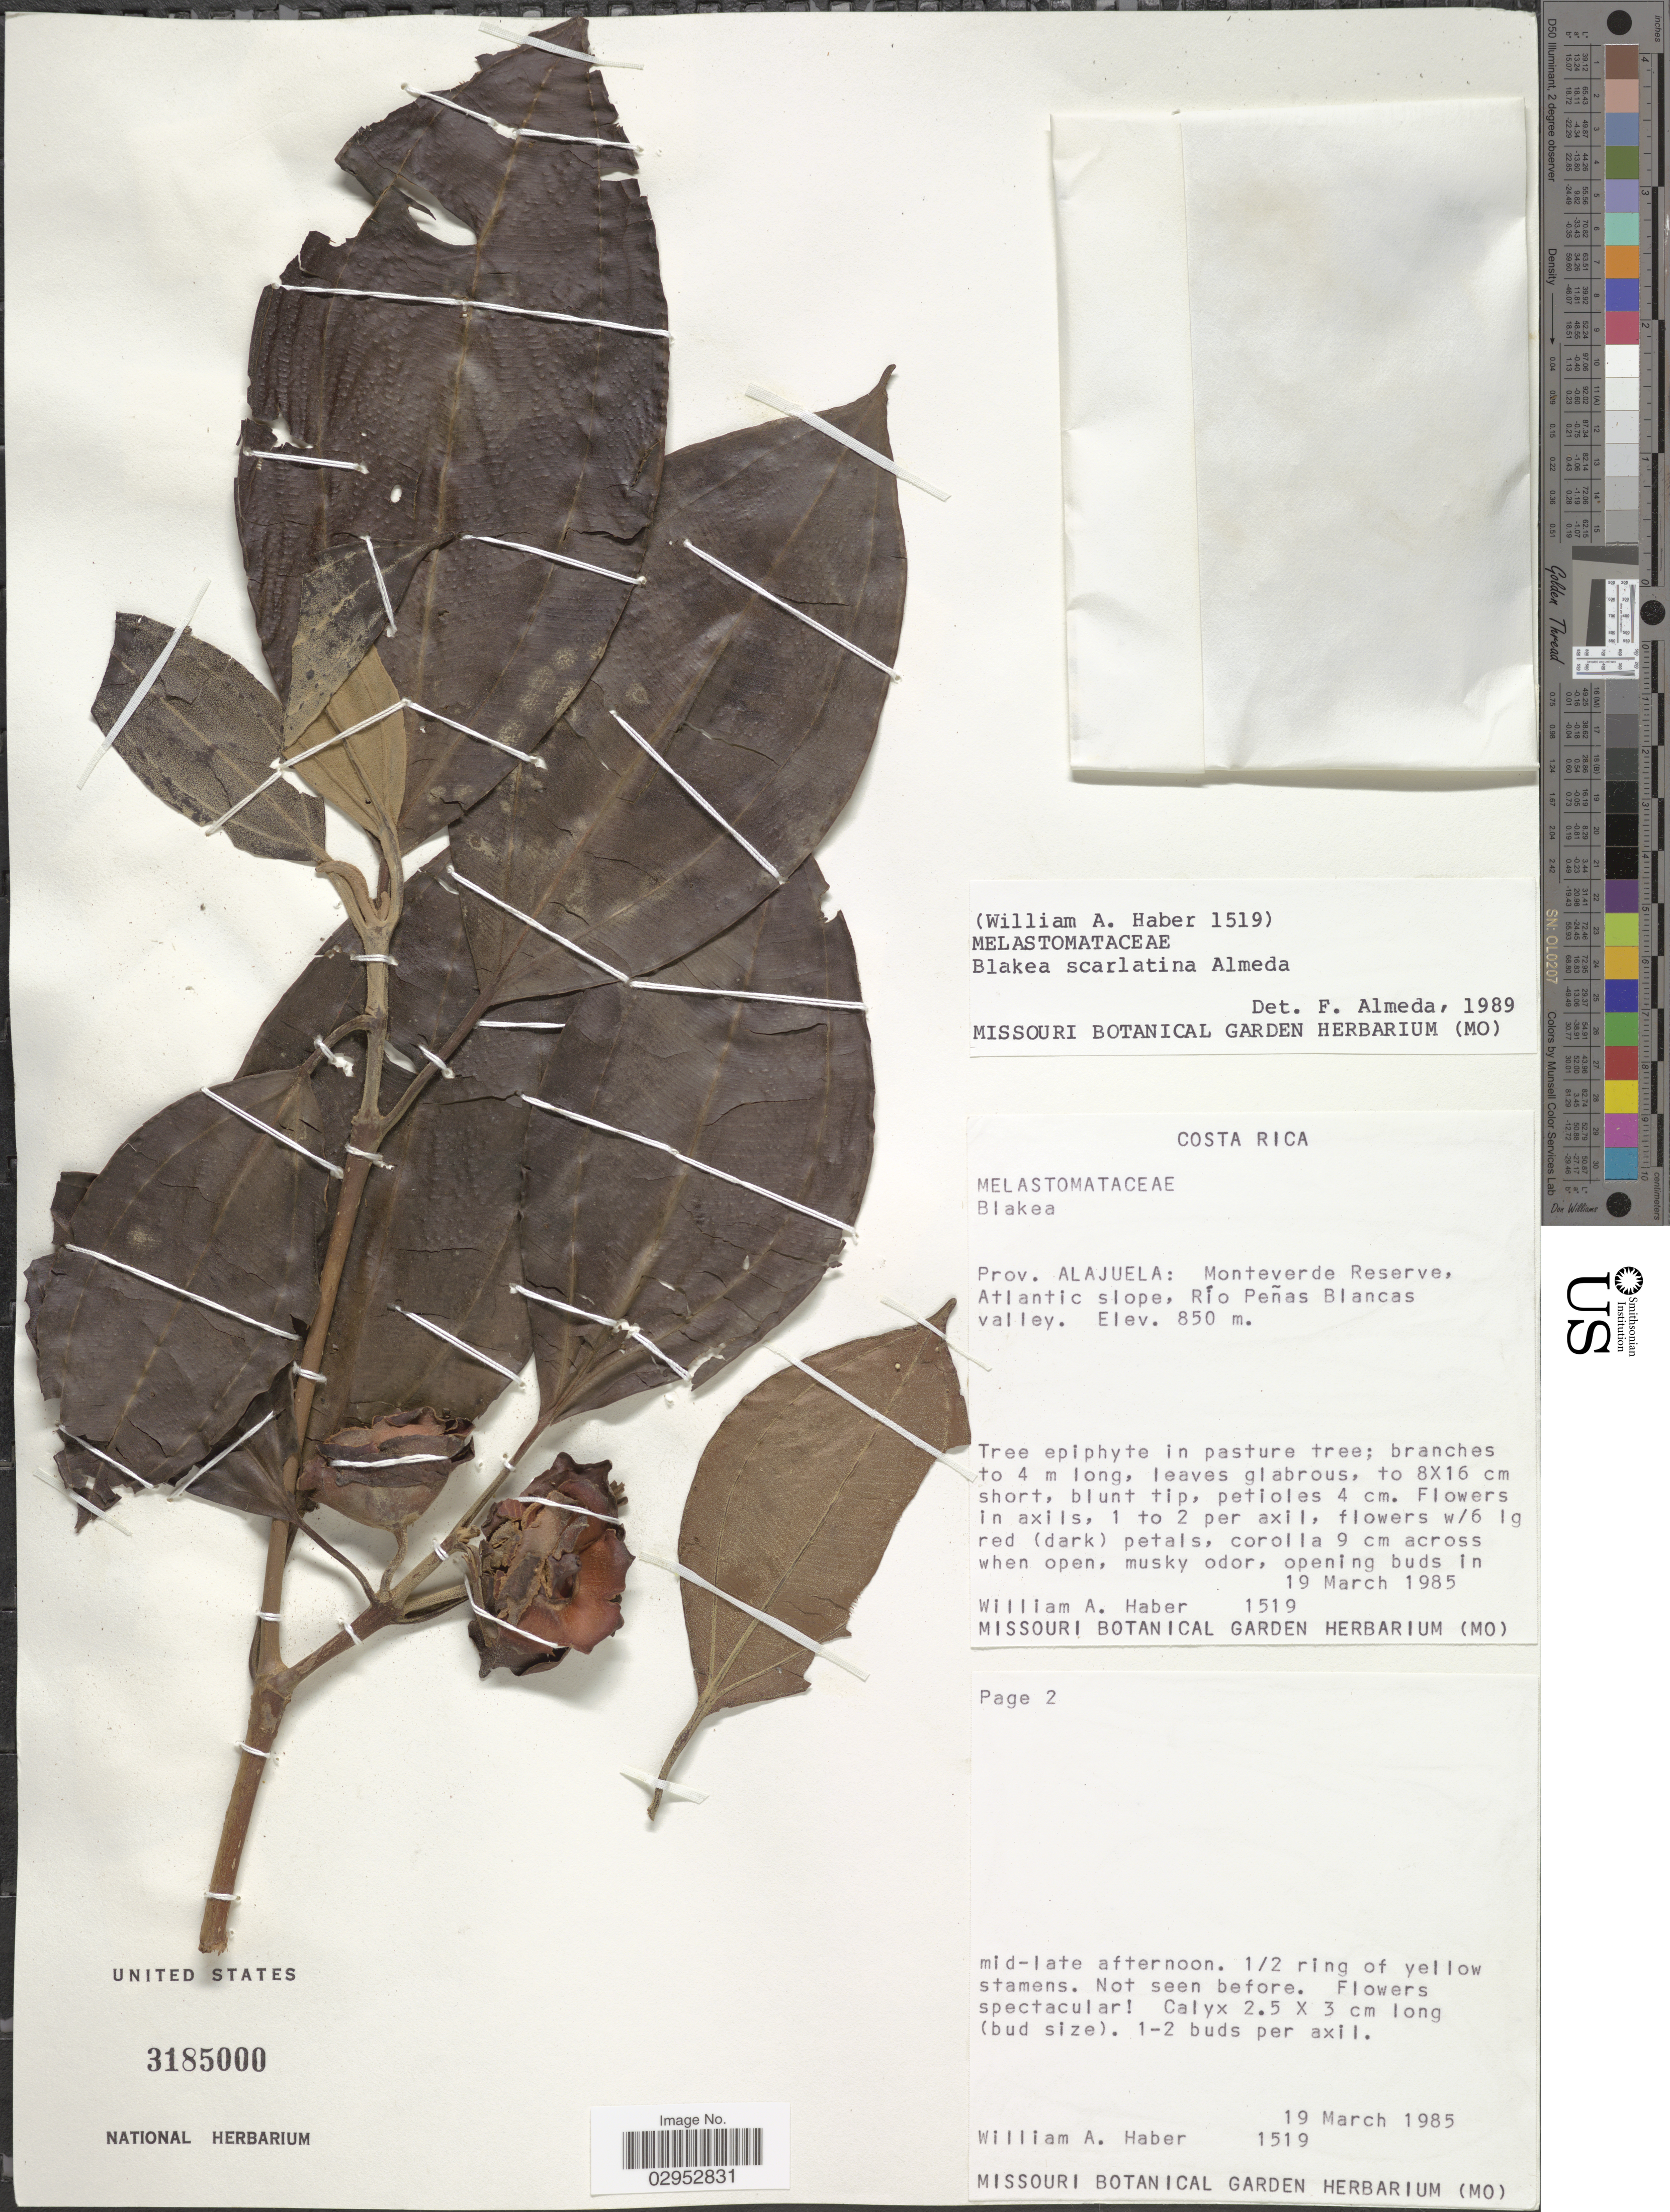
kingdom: Plantae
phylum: Tracheophyta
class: Magnoliopsida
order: Myrtales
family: Melastomataceae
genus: Blakea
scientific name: Blakea scarlatina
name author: Almeda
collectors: W. A. Haber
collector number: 1519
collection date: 1985-03-19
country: Costa Rica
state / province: Alajuela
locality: Prov. Alajuela: Monteverde Reserve, Atlantic slope, Río Peñas Blancas valley.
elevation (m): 850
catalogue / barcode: US 3185000